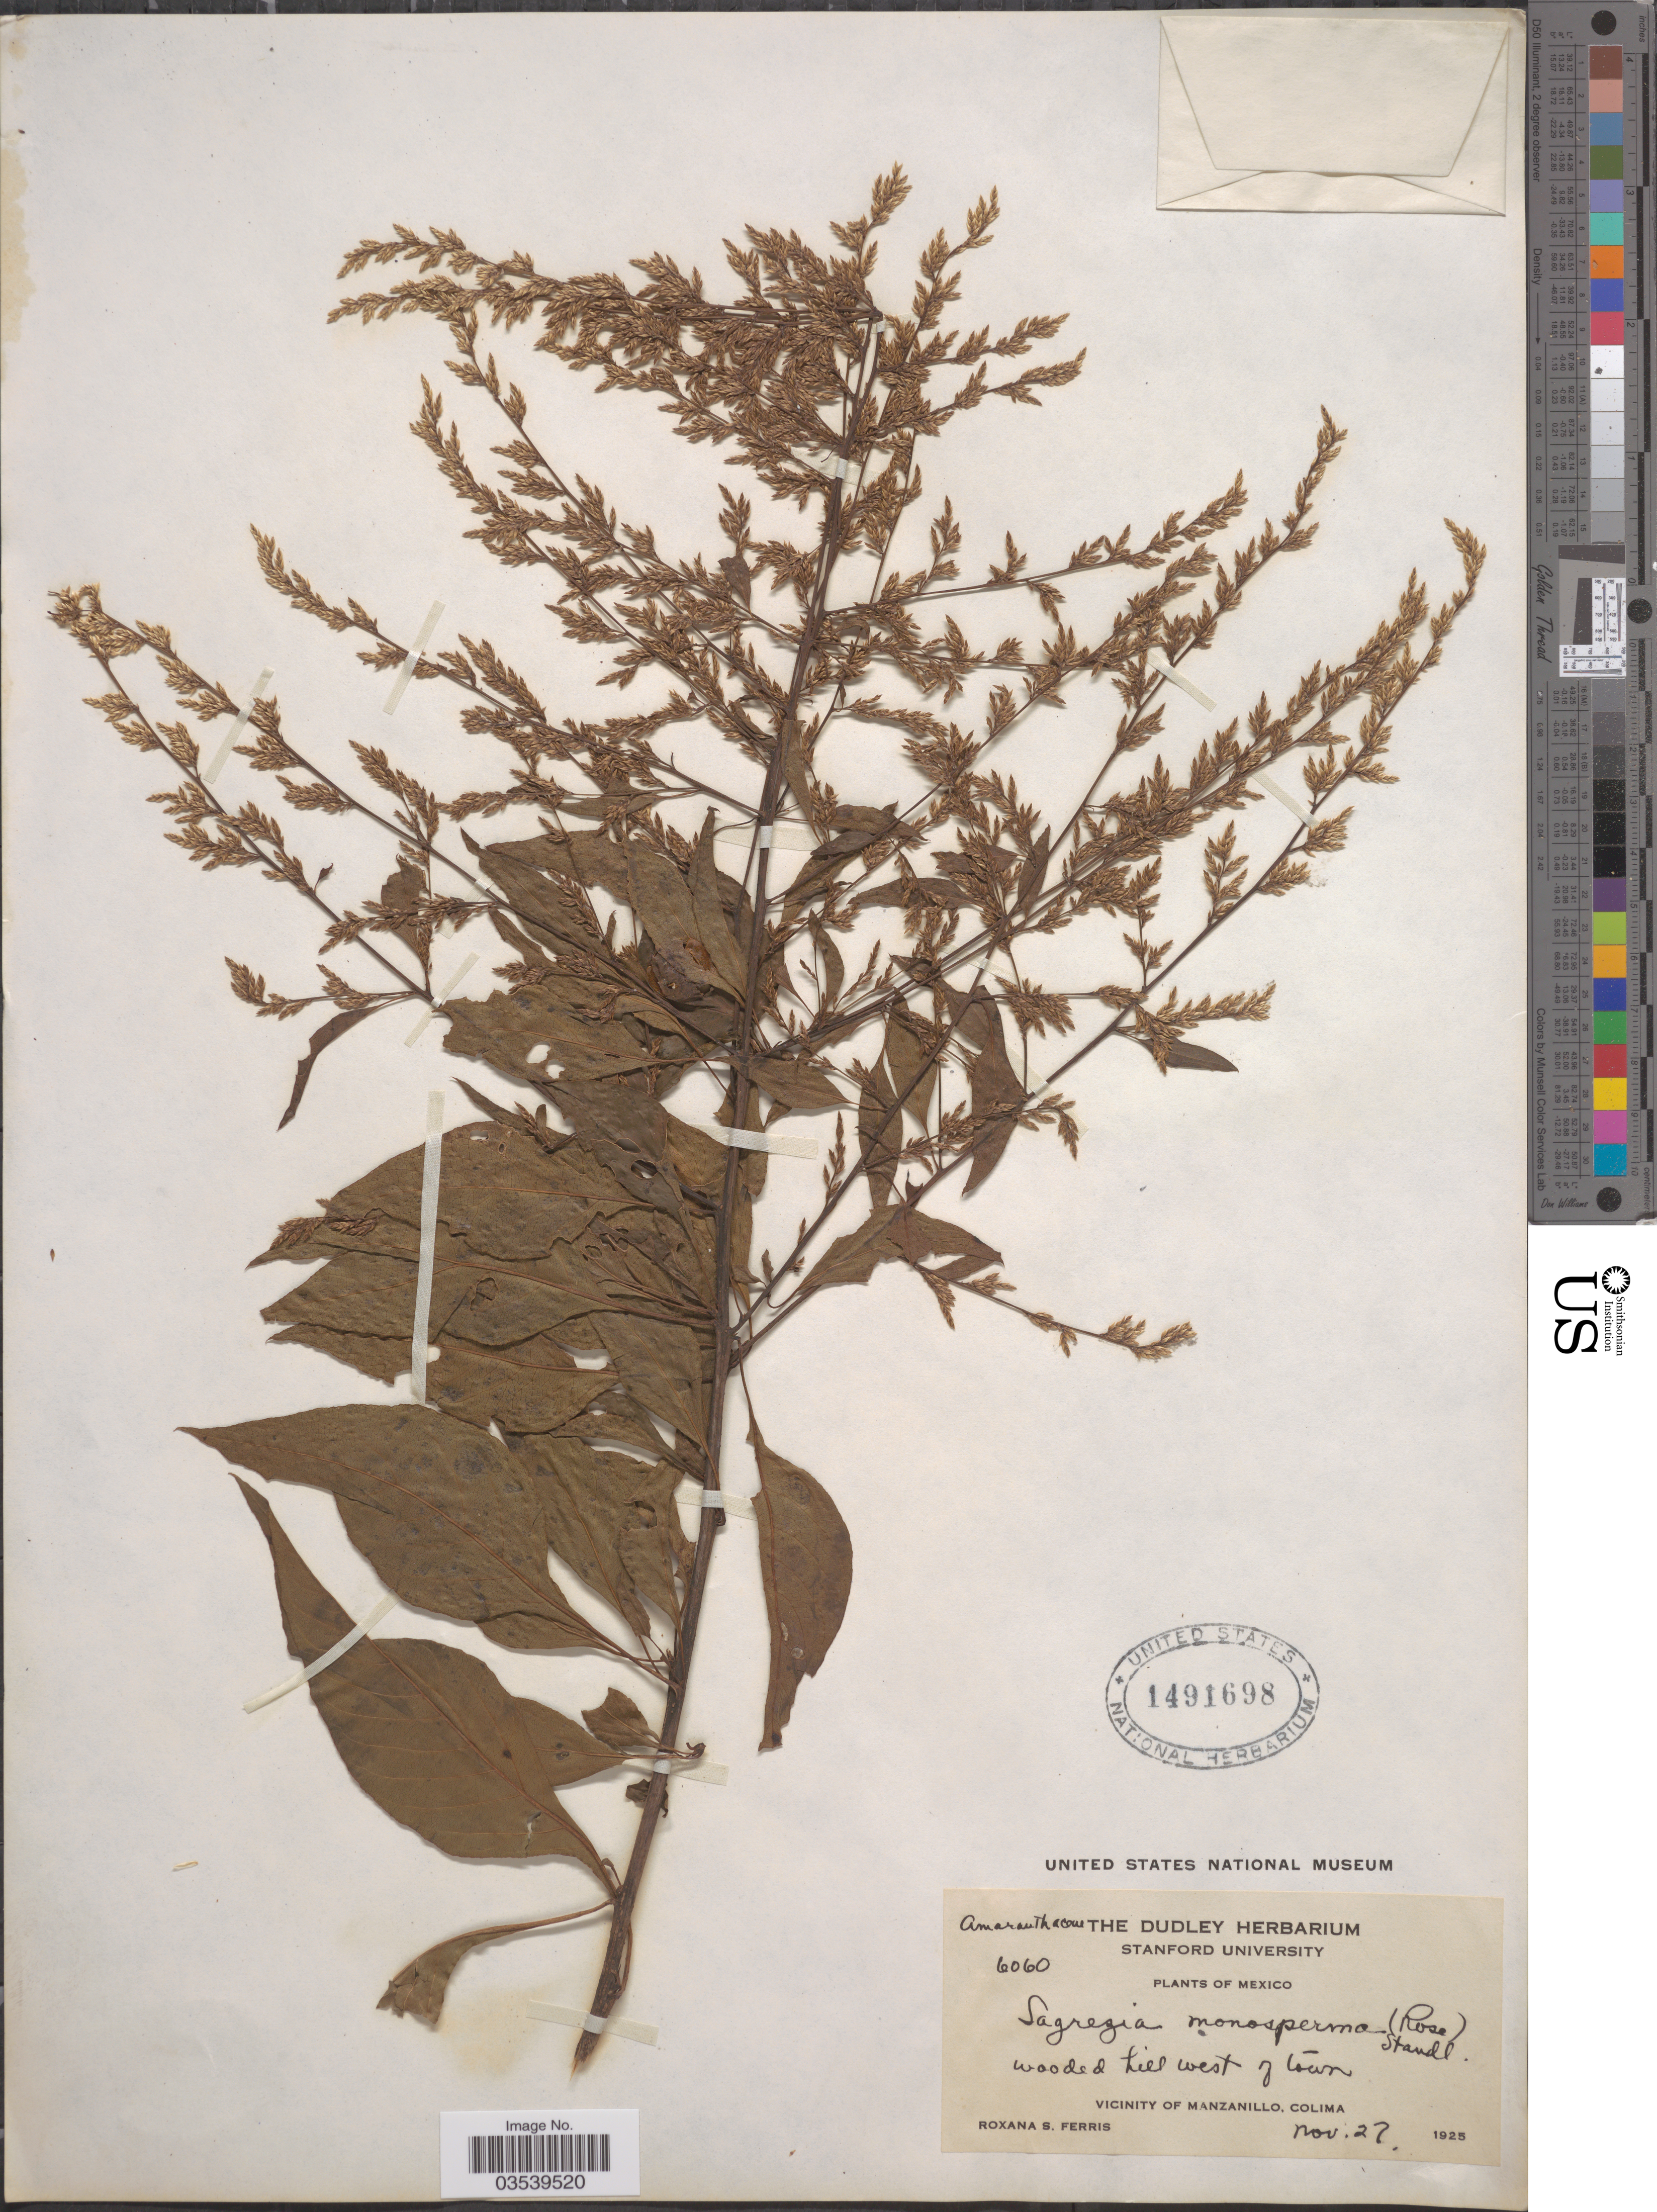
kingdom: Plantae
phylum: Tracheophyta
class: Magnoliopsida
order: Caryophyllales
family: Amaranthaceae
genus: Lagrezia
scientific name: Lagrezia monosperma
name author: (Rose) Standl.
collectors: R. S. Ferris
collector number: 6060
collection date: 1925-11-27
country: Mexico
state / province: Colima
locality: Wooded hill west of town. Vicinity of Manzanillo.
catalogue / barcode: US 1491698